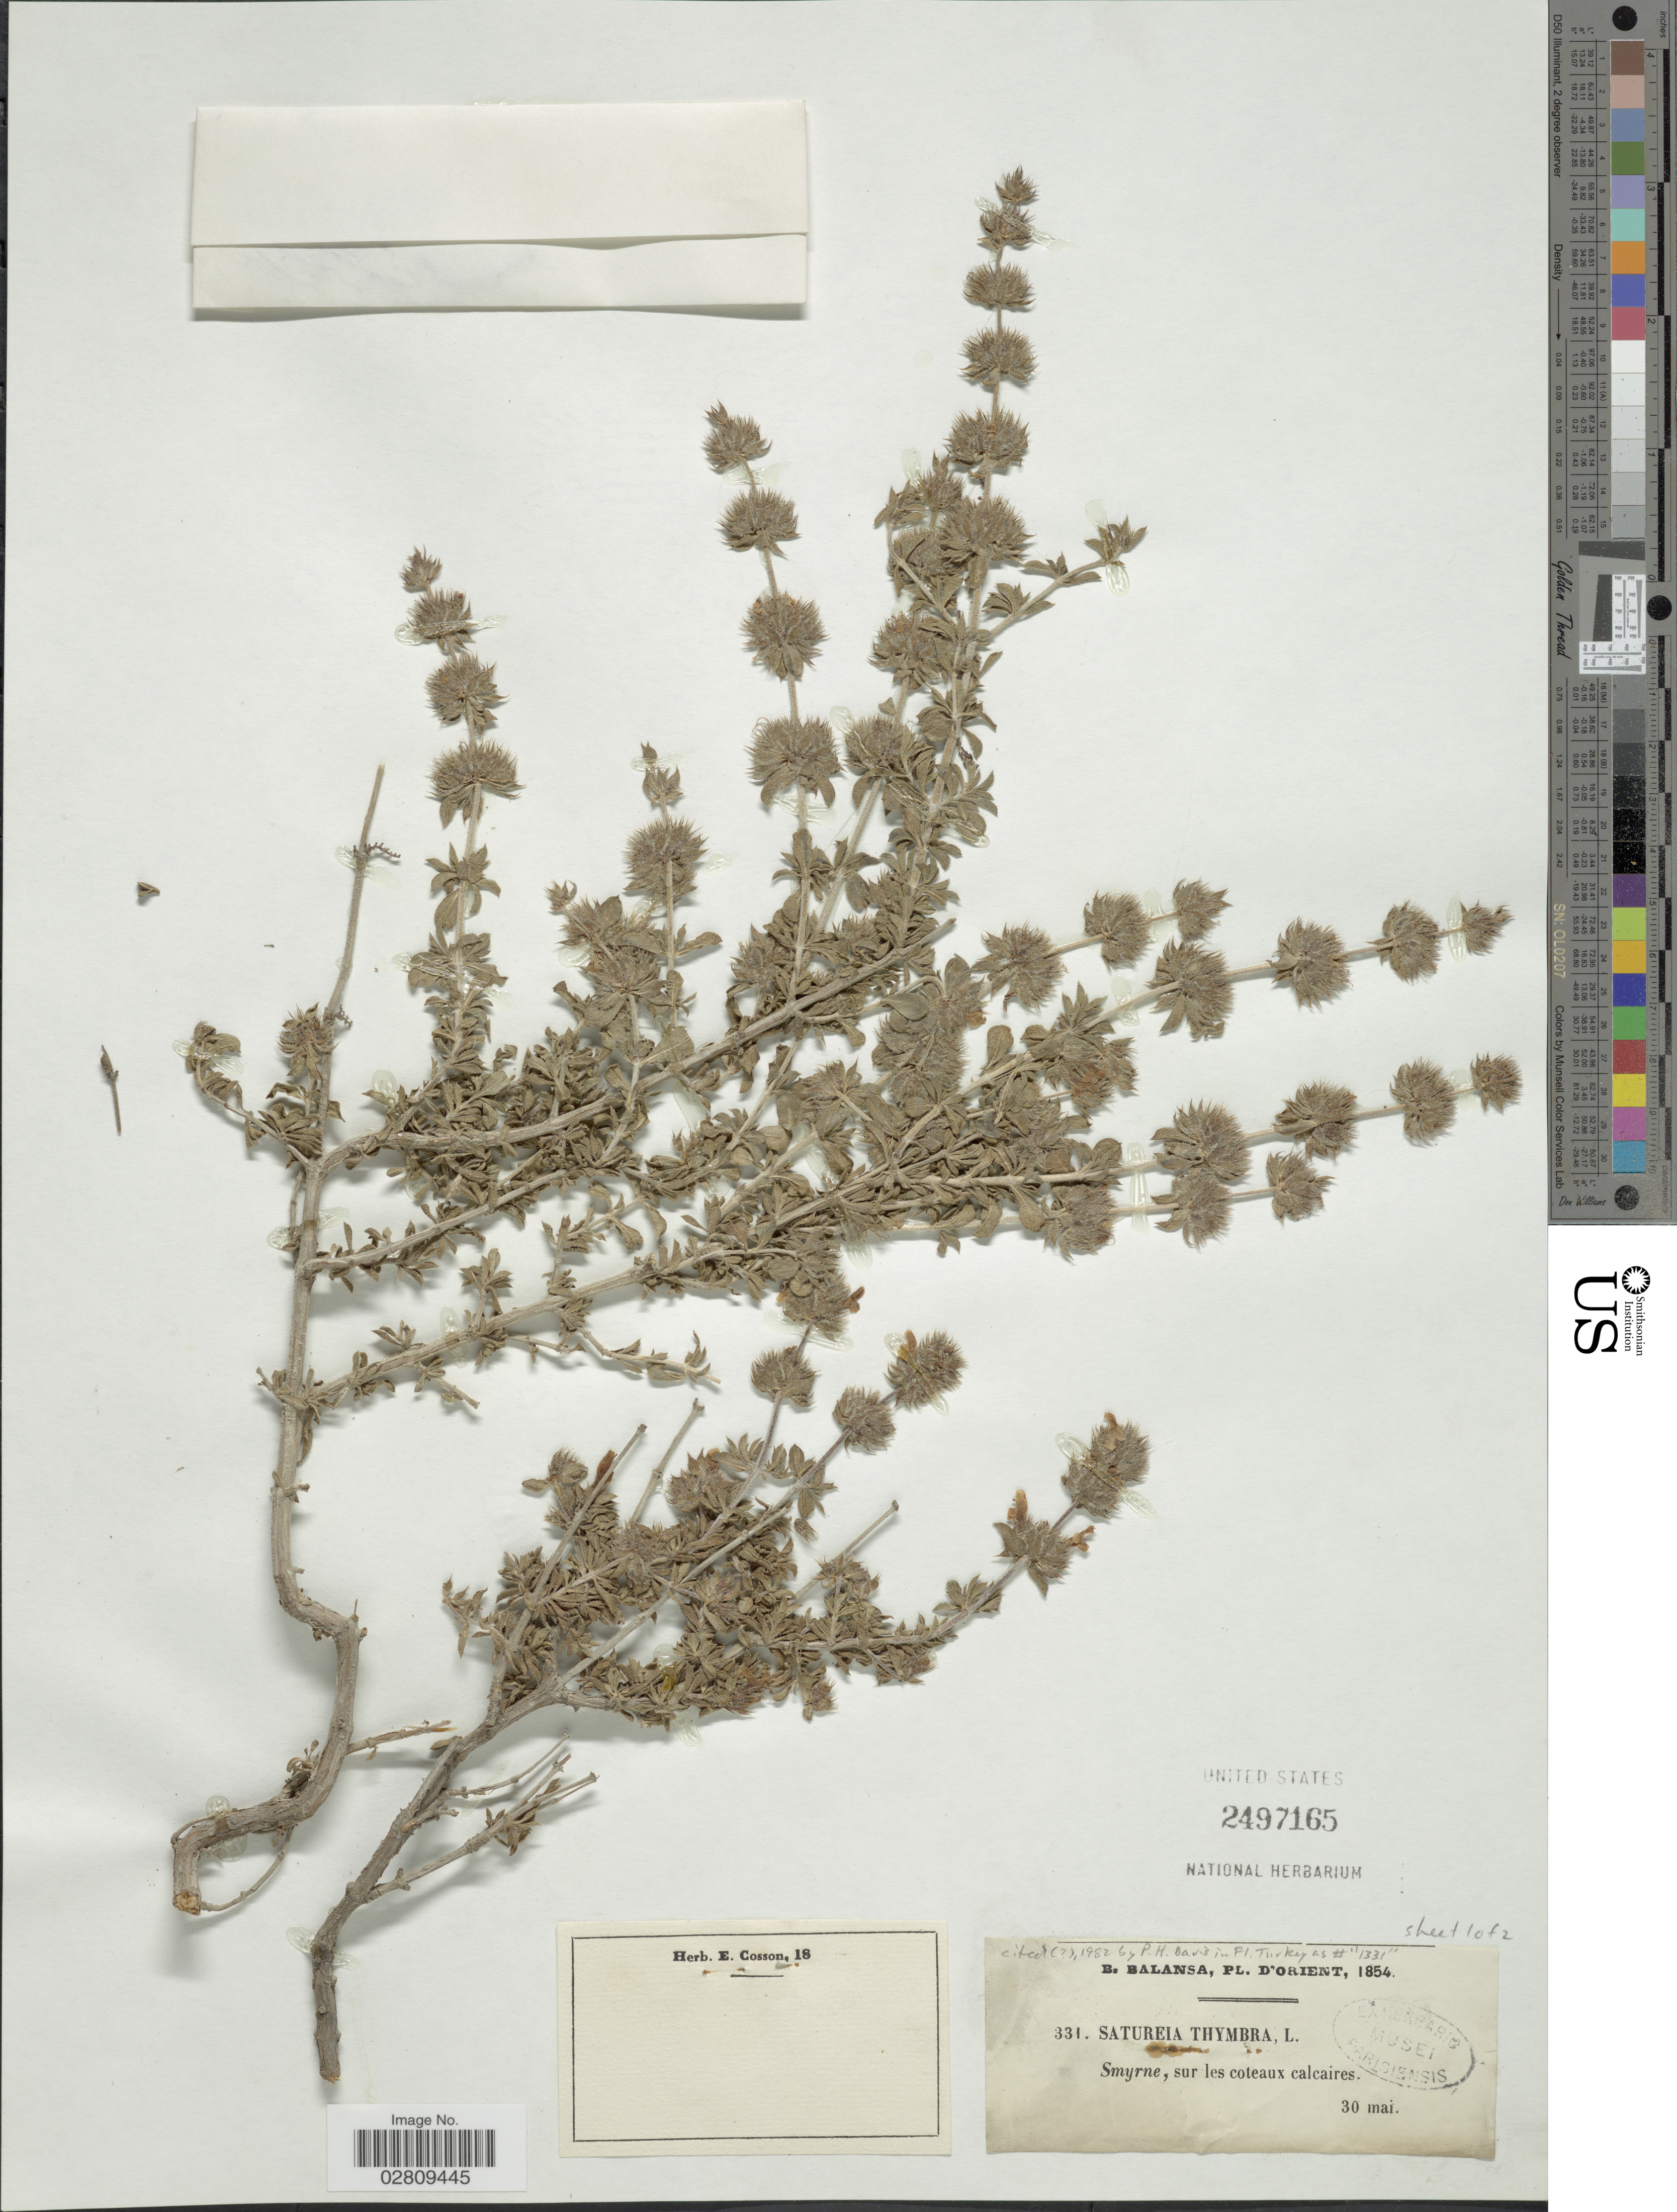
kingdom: Plantae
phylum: Tracheophyta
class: Magnoliopsida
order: Lamiales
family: Lamiaceae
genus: Satureja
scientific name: Satureja thymbra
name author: L.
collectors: B. Balansa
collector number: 331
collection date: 1854-05-30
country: Turkey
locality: Orient. Smyrne, sur les coteaux calcaires.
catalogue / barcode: US 2497165